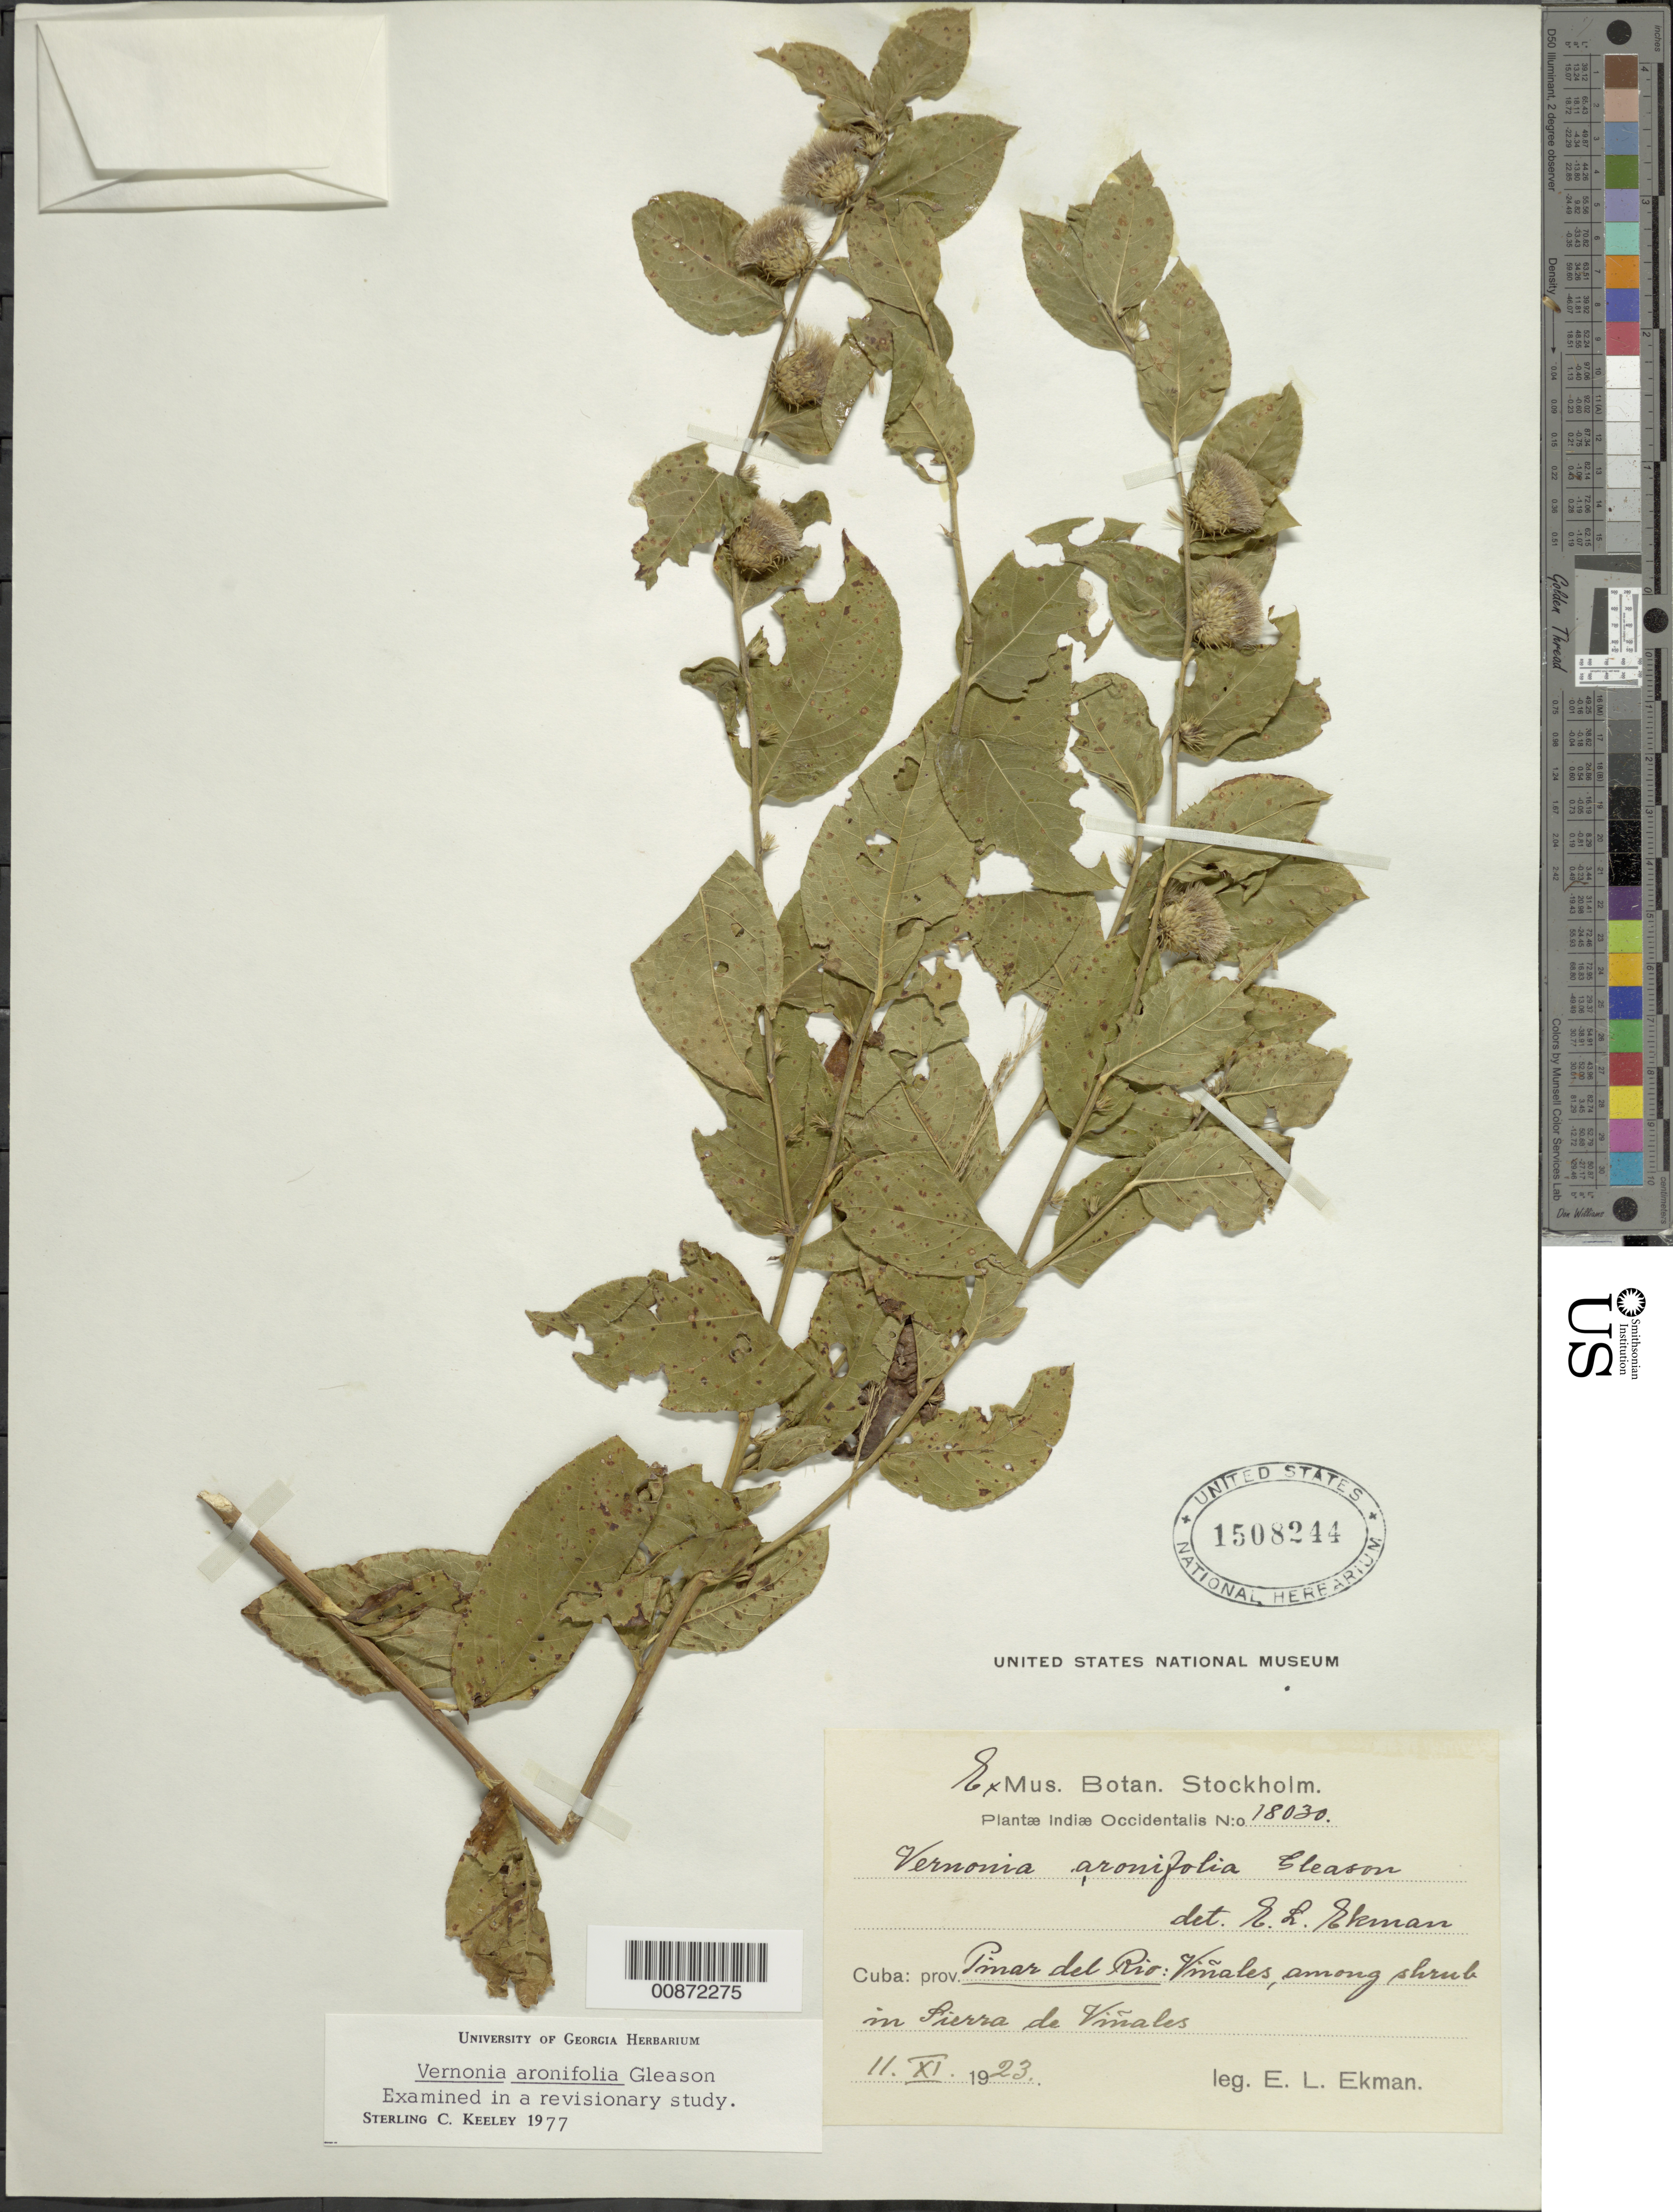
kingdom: Plantae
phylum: Tracheophyta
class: Magnoliopsida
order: Asterales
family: Asteraceae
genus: Lepidaploa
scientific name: Lepidaploa aronifolia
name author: (Gleason) H. Rob.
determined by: Ekman, E. L.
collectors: E. L. Ekman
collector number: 18030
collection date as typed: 11 Nov 1923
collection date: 1923-11-11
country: Cuba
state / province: Pinar del Río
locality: Viñales, in Sierra de Viñales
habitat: Among shrubs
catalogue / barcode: US 1508244